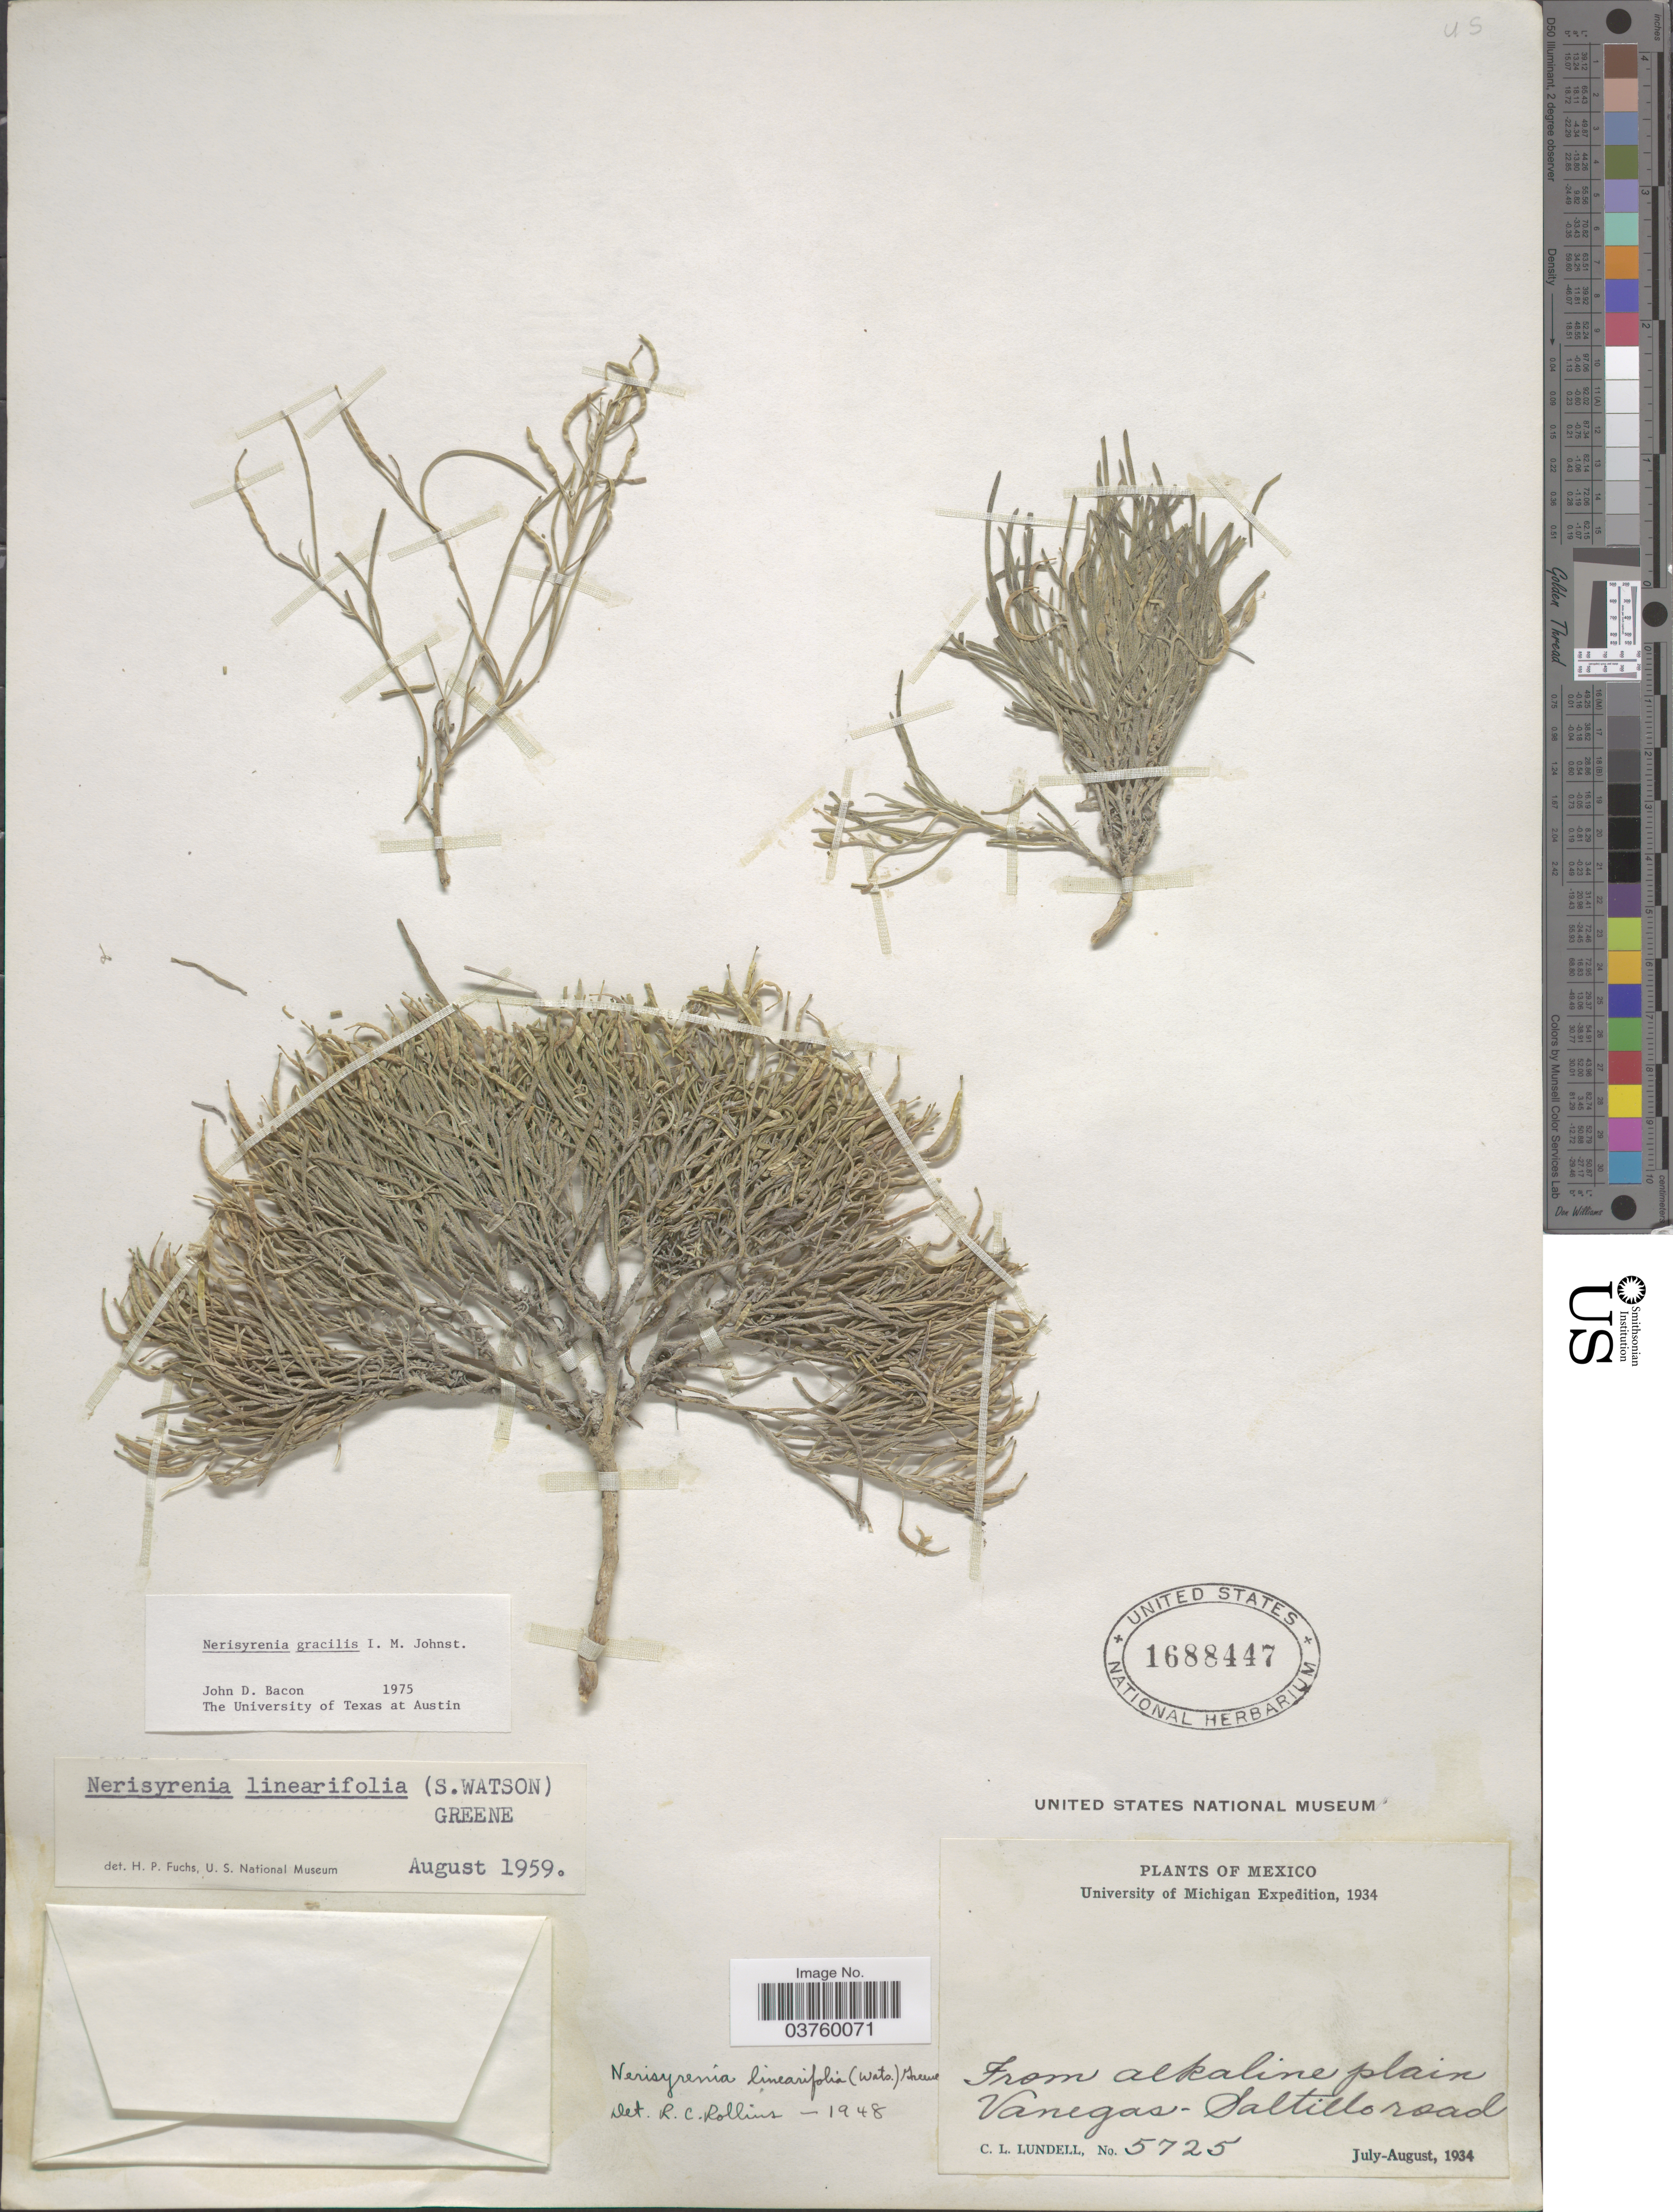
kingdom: Plantae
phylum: Tracheophyta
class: Magnoliopsida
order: Brassicales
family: Brassicaceae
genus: Nerisyrenia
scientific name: Nerisyrenia gracilis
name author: I.M. Johnst.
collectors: C. L. Lundell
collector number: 5725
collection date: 1934-07/1934-08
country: Mexico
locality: From alkaline plain Vanegas-Saltillo road.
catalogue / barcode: US 1688447